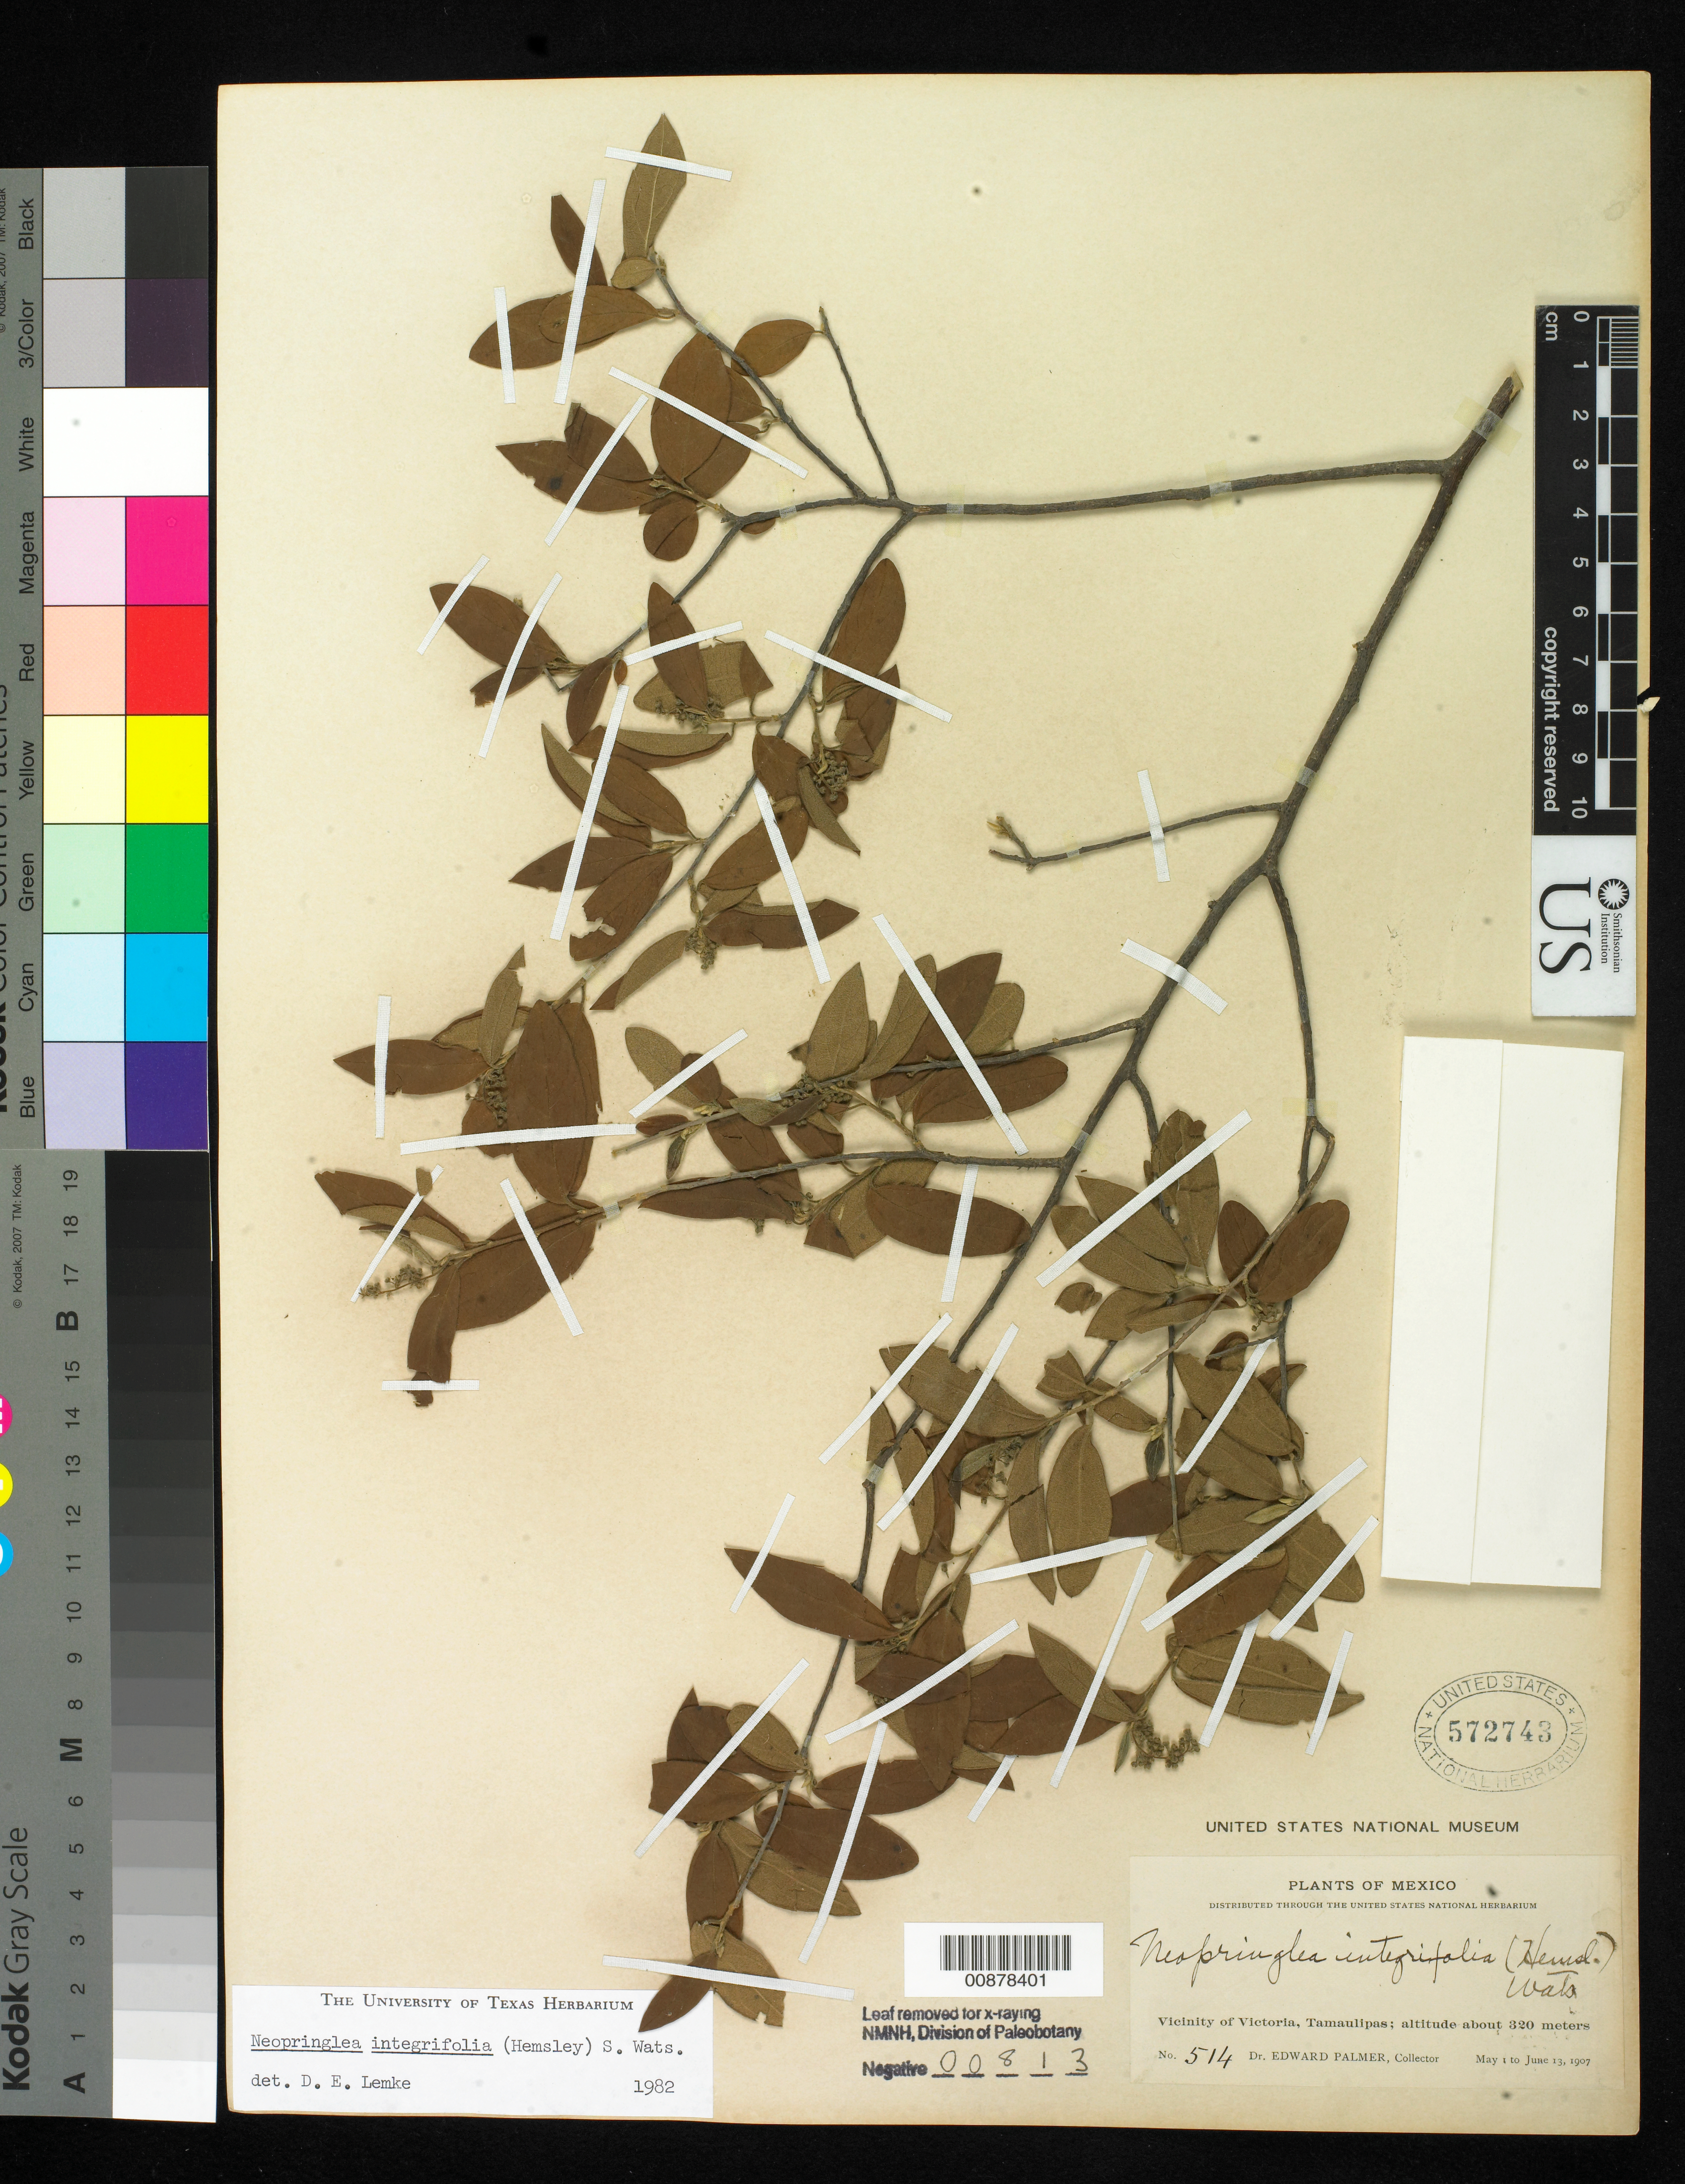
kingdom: Plantae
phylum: Tracheophyta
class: Magnoliopsida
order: Malpighiales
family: Salicaceae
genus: Neopringlea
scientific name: Neopringlea integrifolia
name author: (Hemsl.) S. Watson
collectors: E. Palmer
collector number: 514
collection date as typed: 01 May 1907 to 13 Jun 1907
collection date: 1907-05-01/1907-06-13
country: Mexico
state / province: Tamaulipas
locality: Vicinity of Victoria.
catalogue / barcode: US 572743